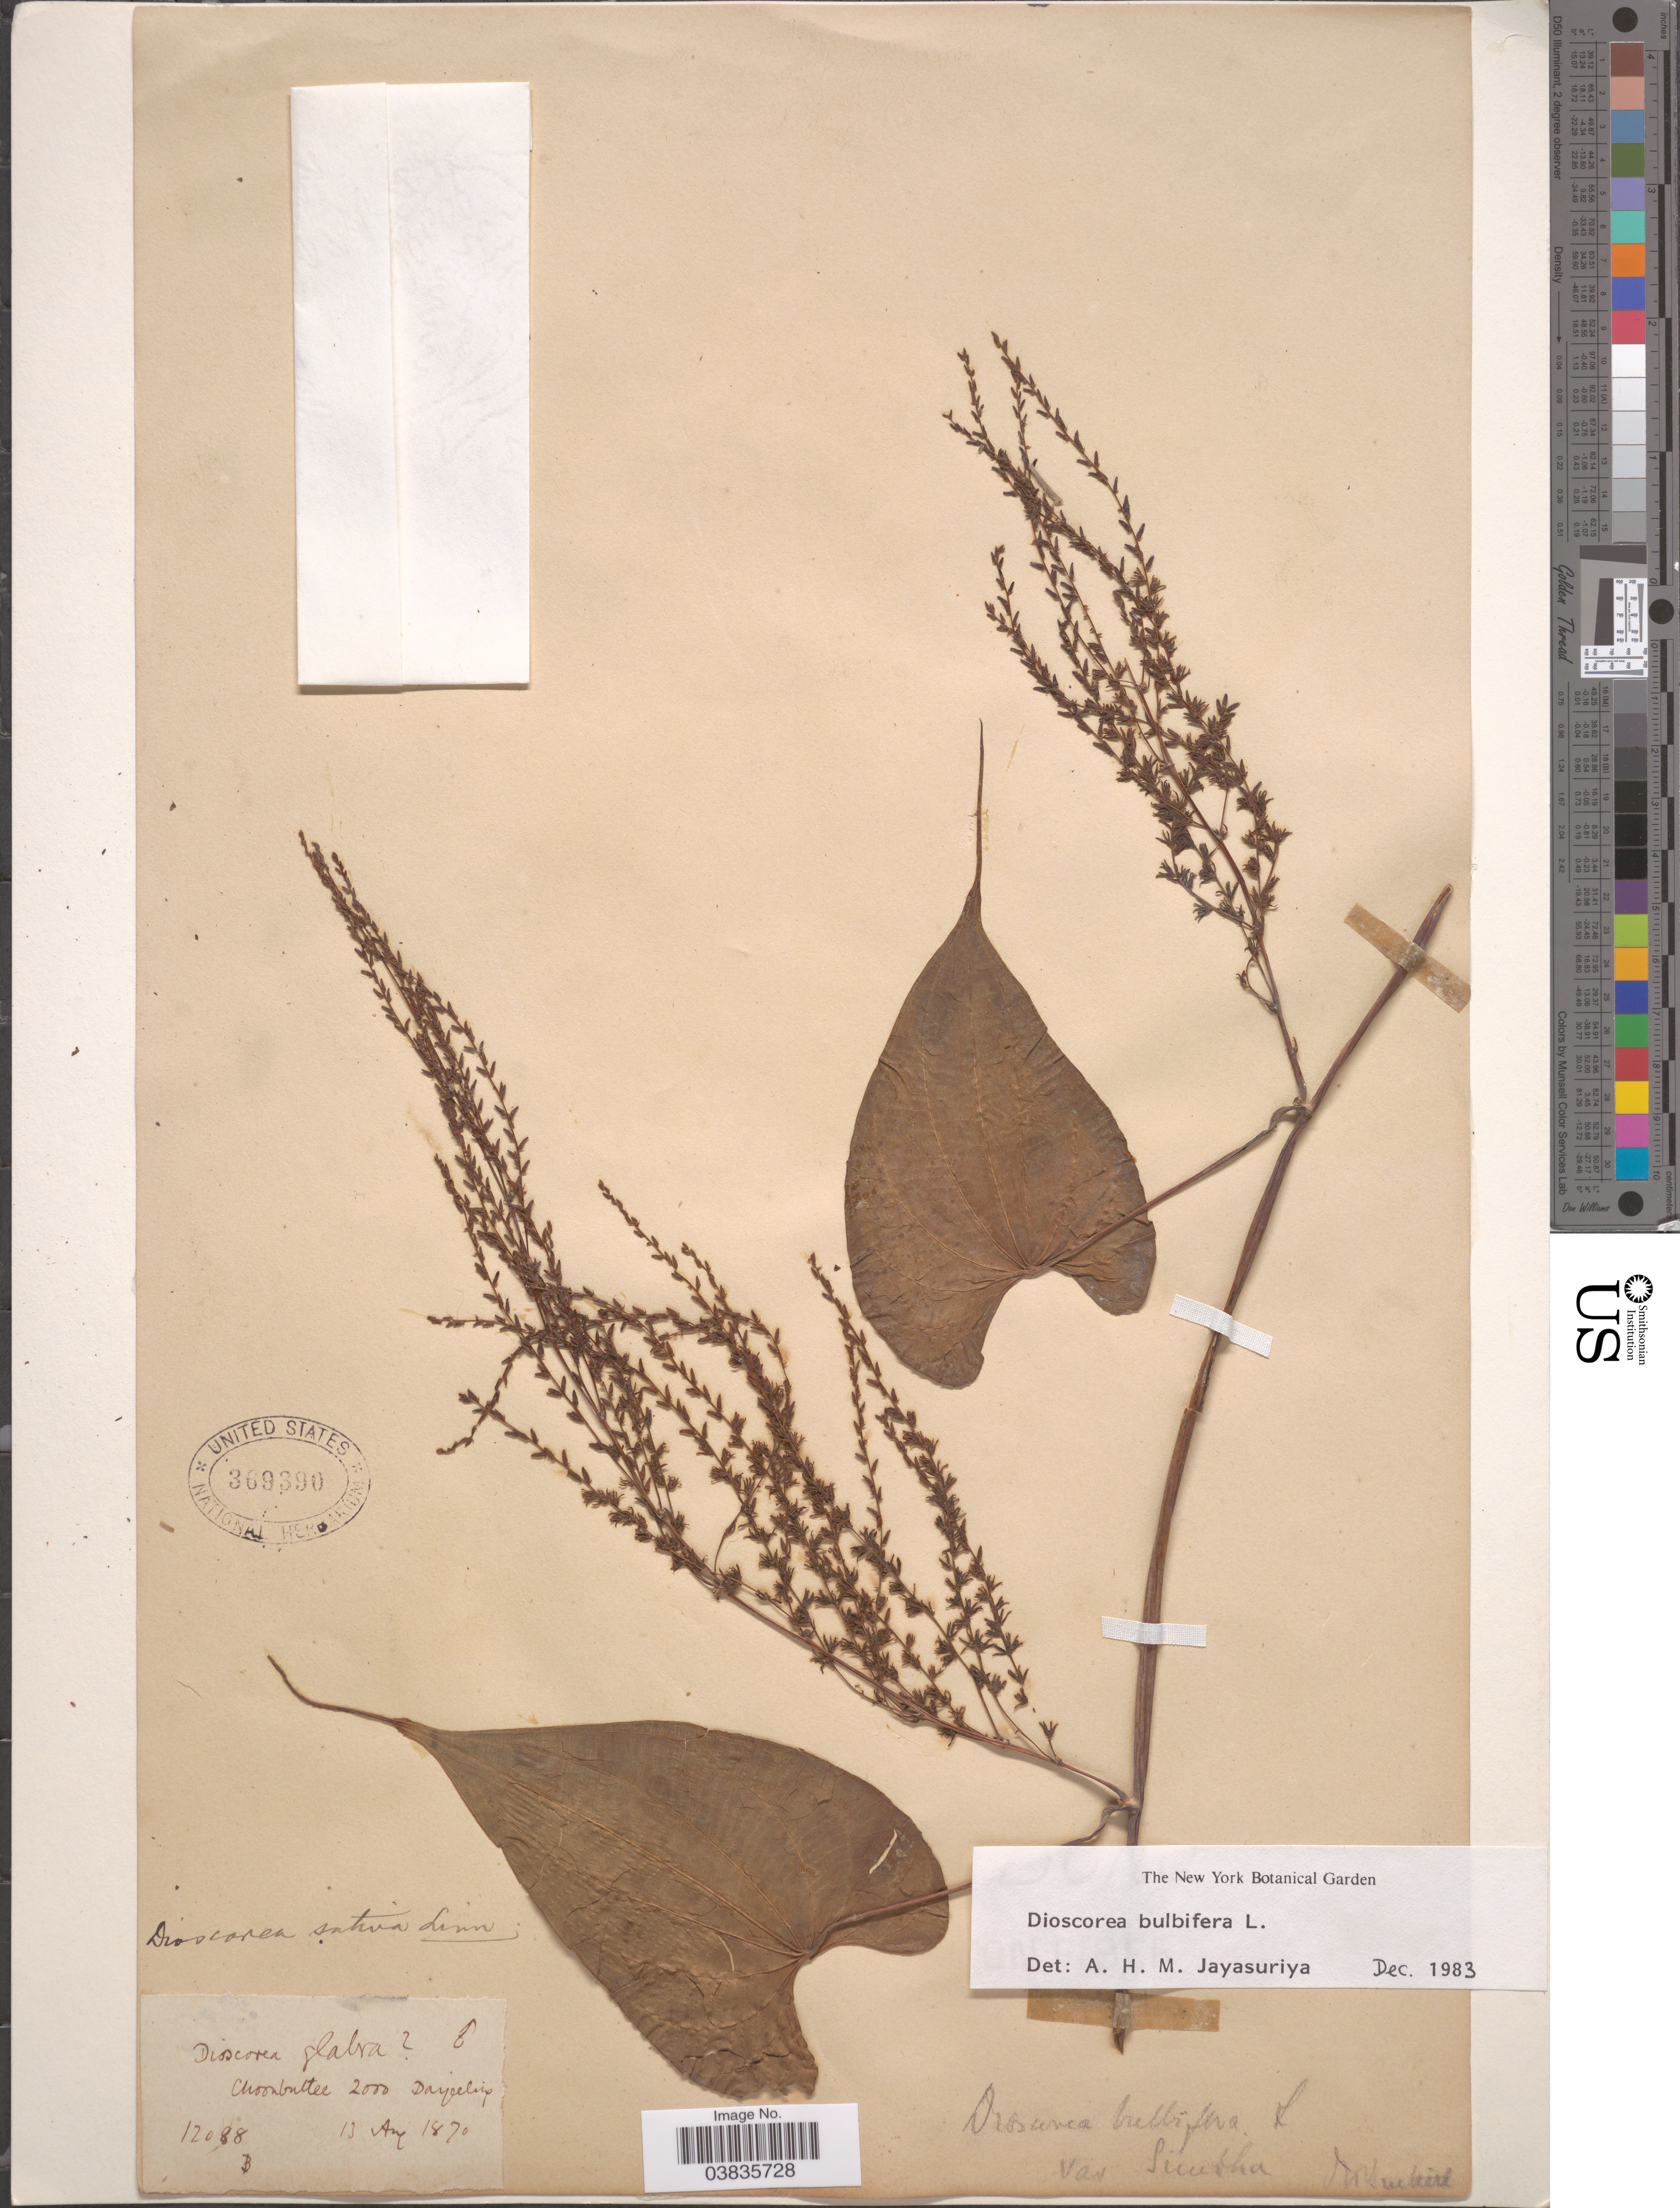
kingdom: Plantae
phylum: Tracheophyta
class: Liliopsida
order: Dioscoreales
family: Dioscoreaceae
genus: Dioscorea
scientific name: Dioscorea bulbifera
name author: L.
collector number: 12088B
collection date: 1870-08-13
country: India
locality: Choorbuttee, Darjeeling.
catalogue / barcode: US 369390